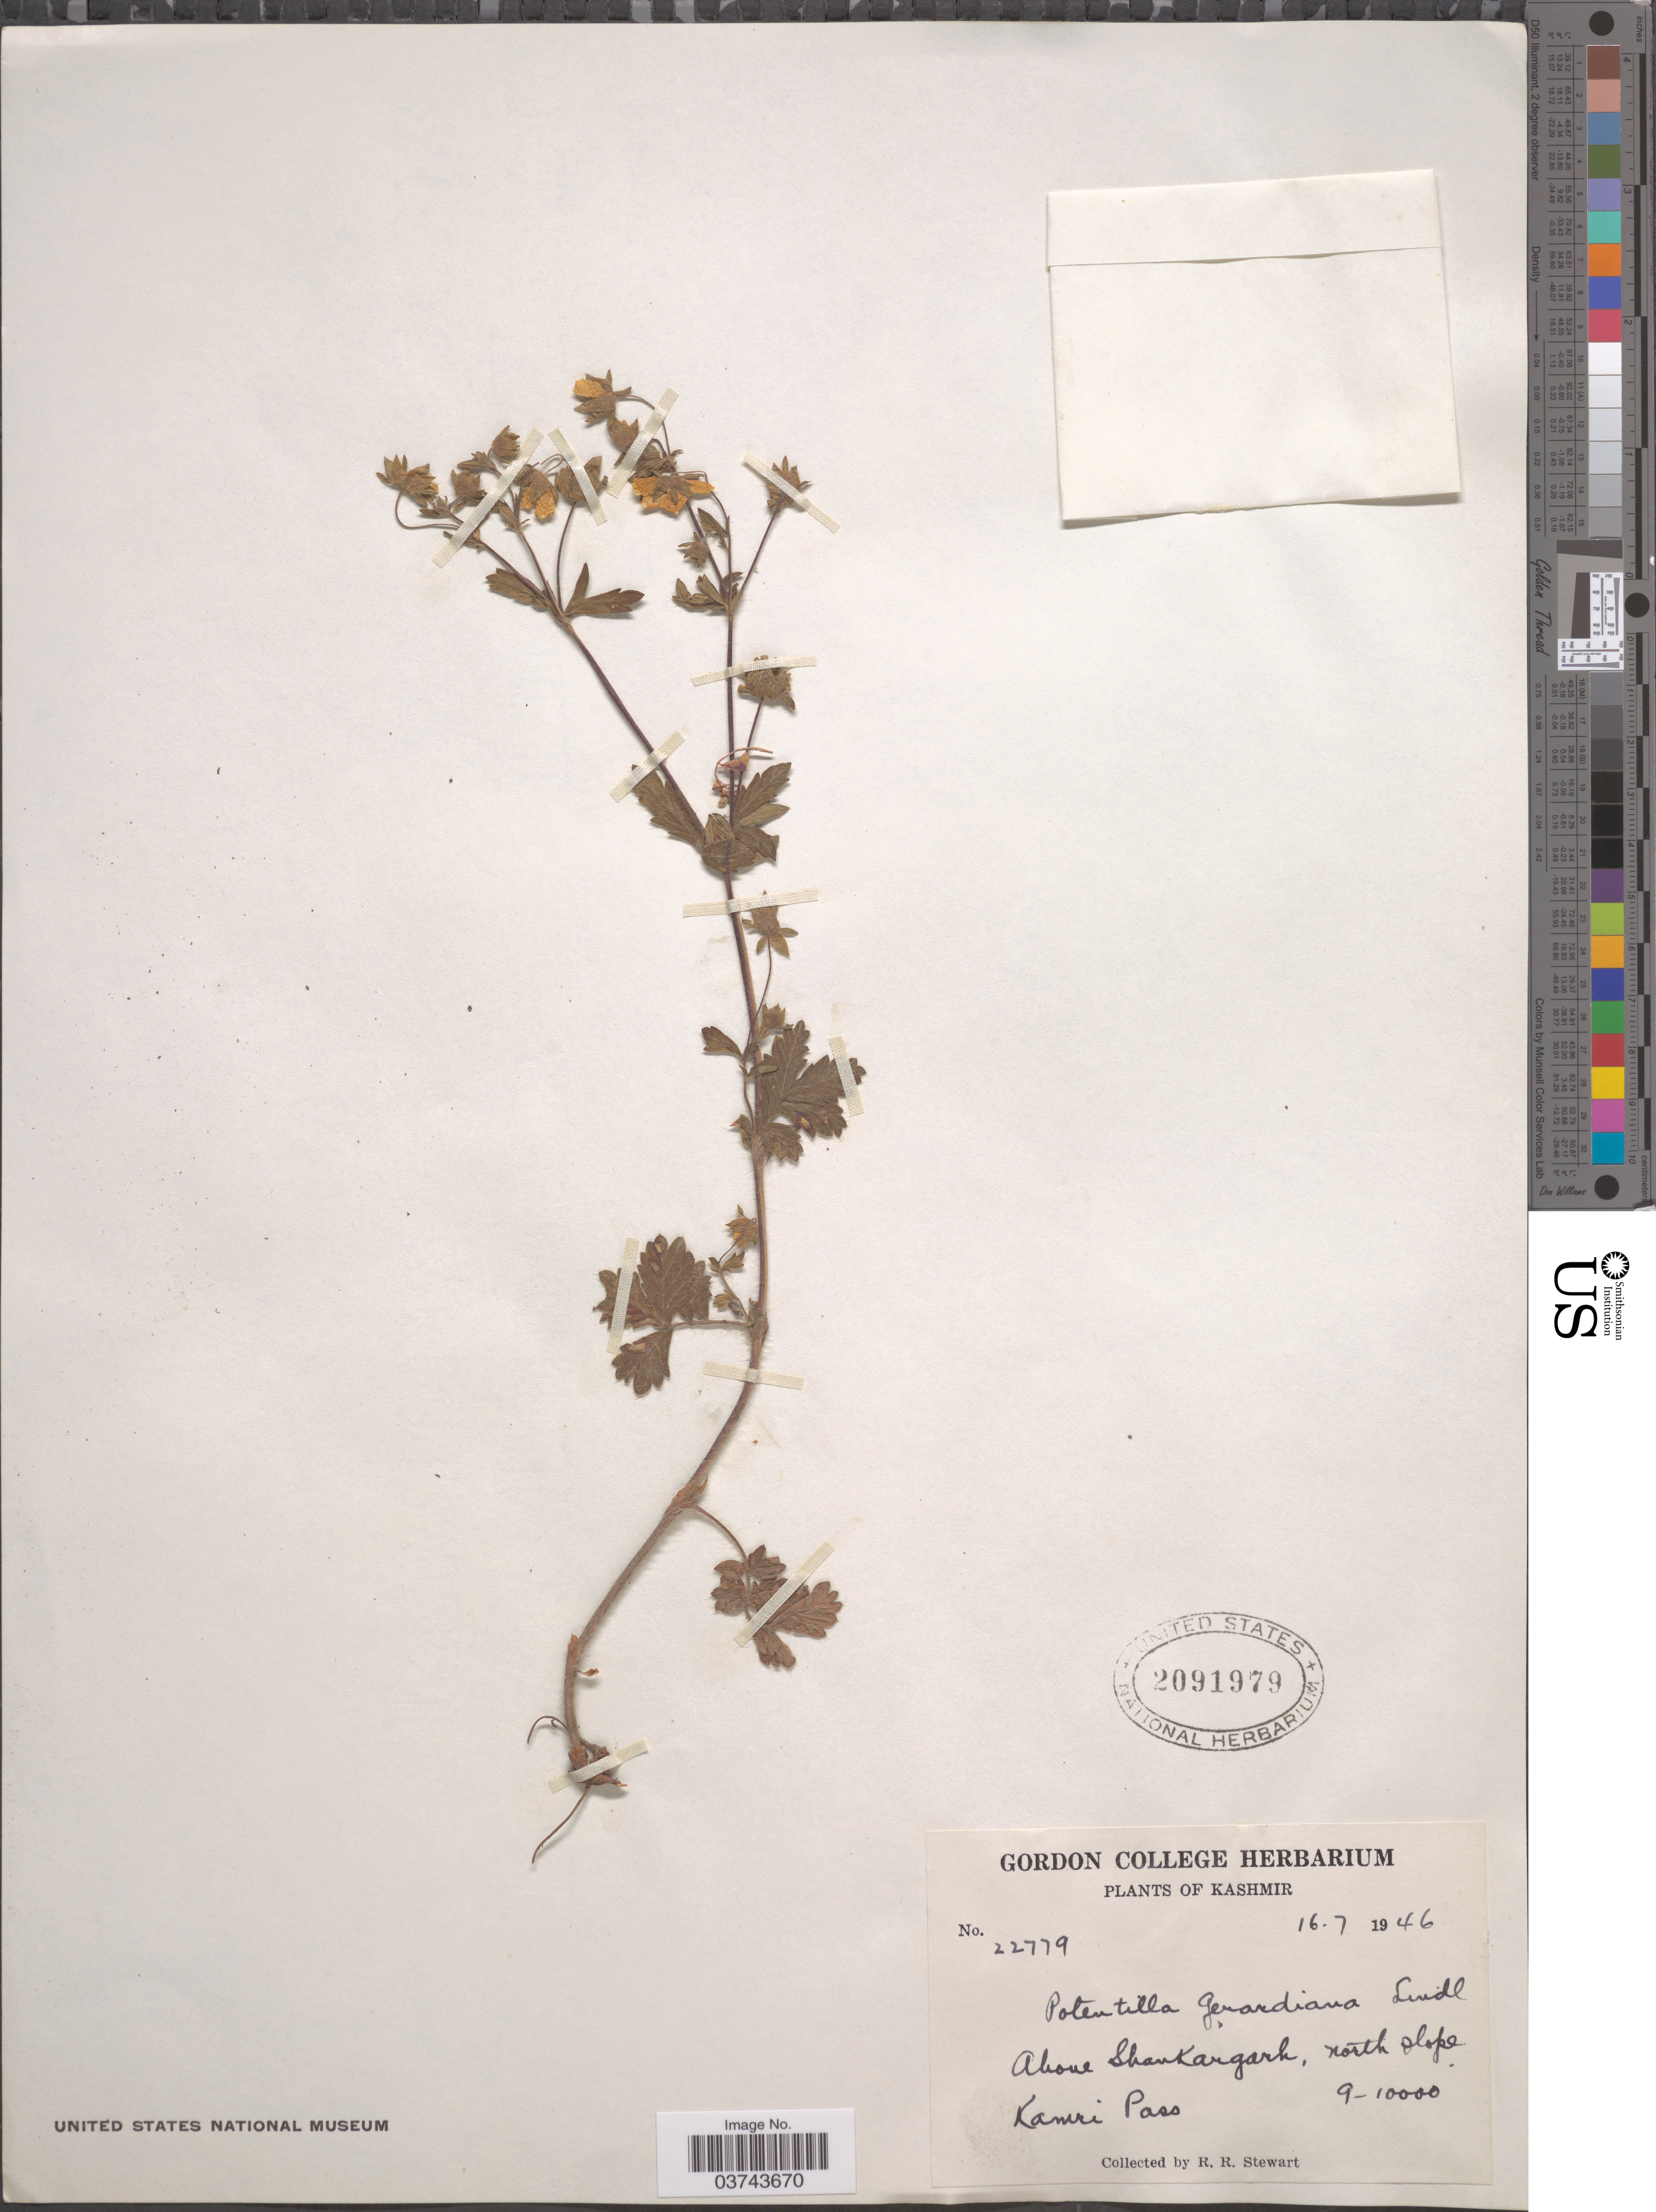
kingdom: Plantae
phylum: Tracheophyta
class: Magnoliopsida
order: Rosales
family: Rosaceae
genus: Potentilla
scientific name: Potentilla gerardiana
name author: Lindl.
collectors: R. Stewart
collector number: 22779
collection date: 1946-07-16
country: India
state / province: Jammu and Kashmir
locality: Kashmir. Above Shankargarh, north slope Kamri Pass.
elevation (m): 2743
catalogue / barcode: US 2091979